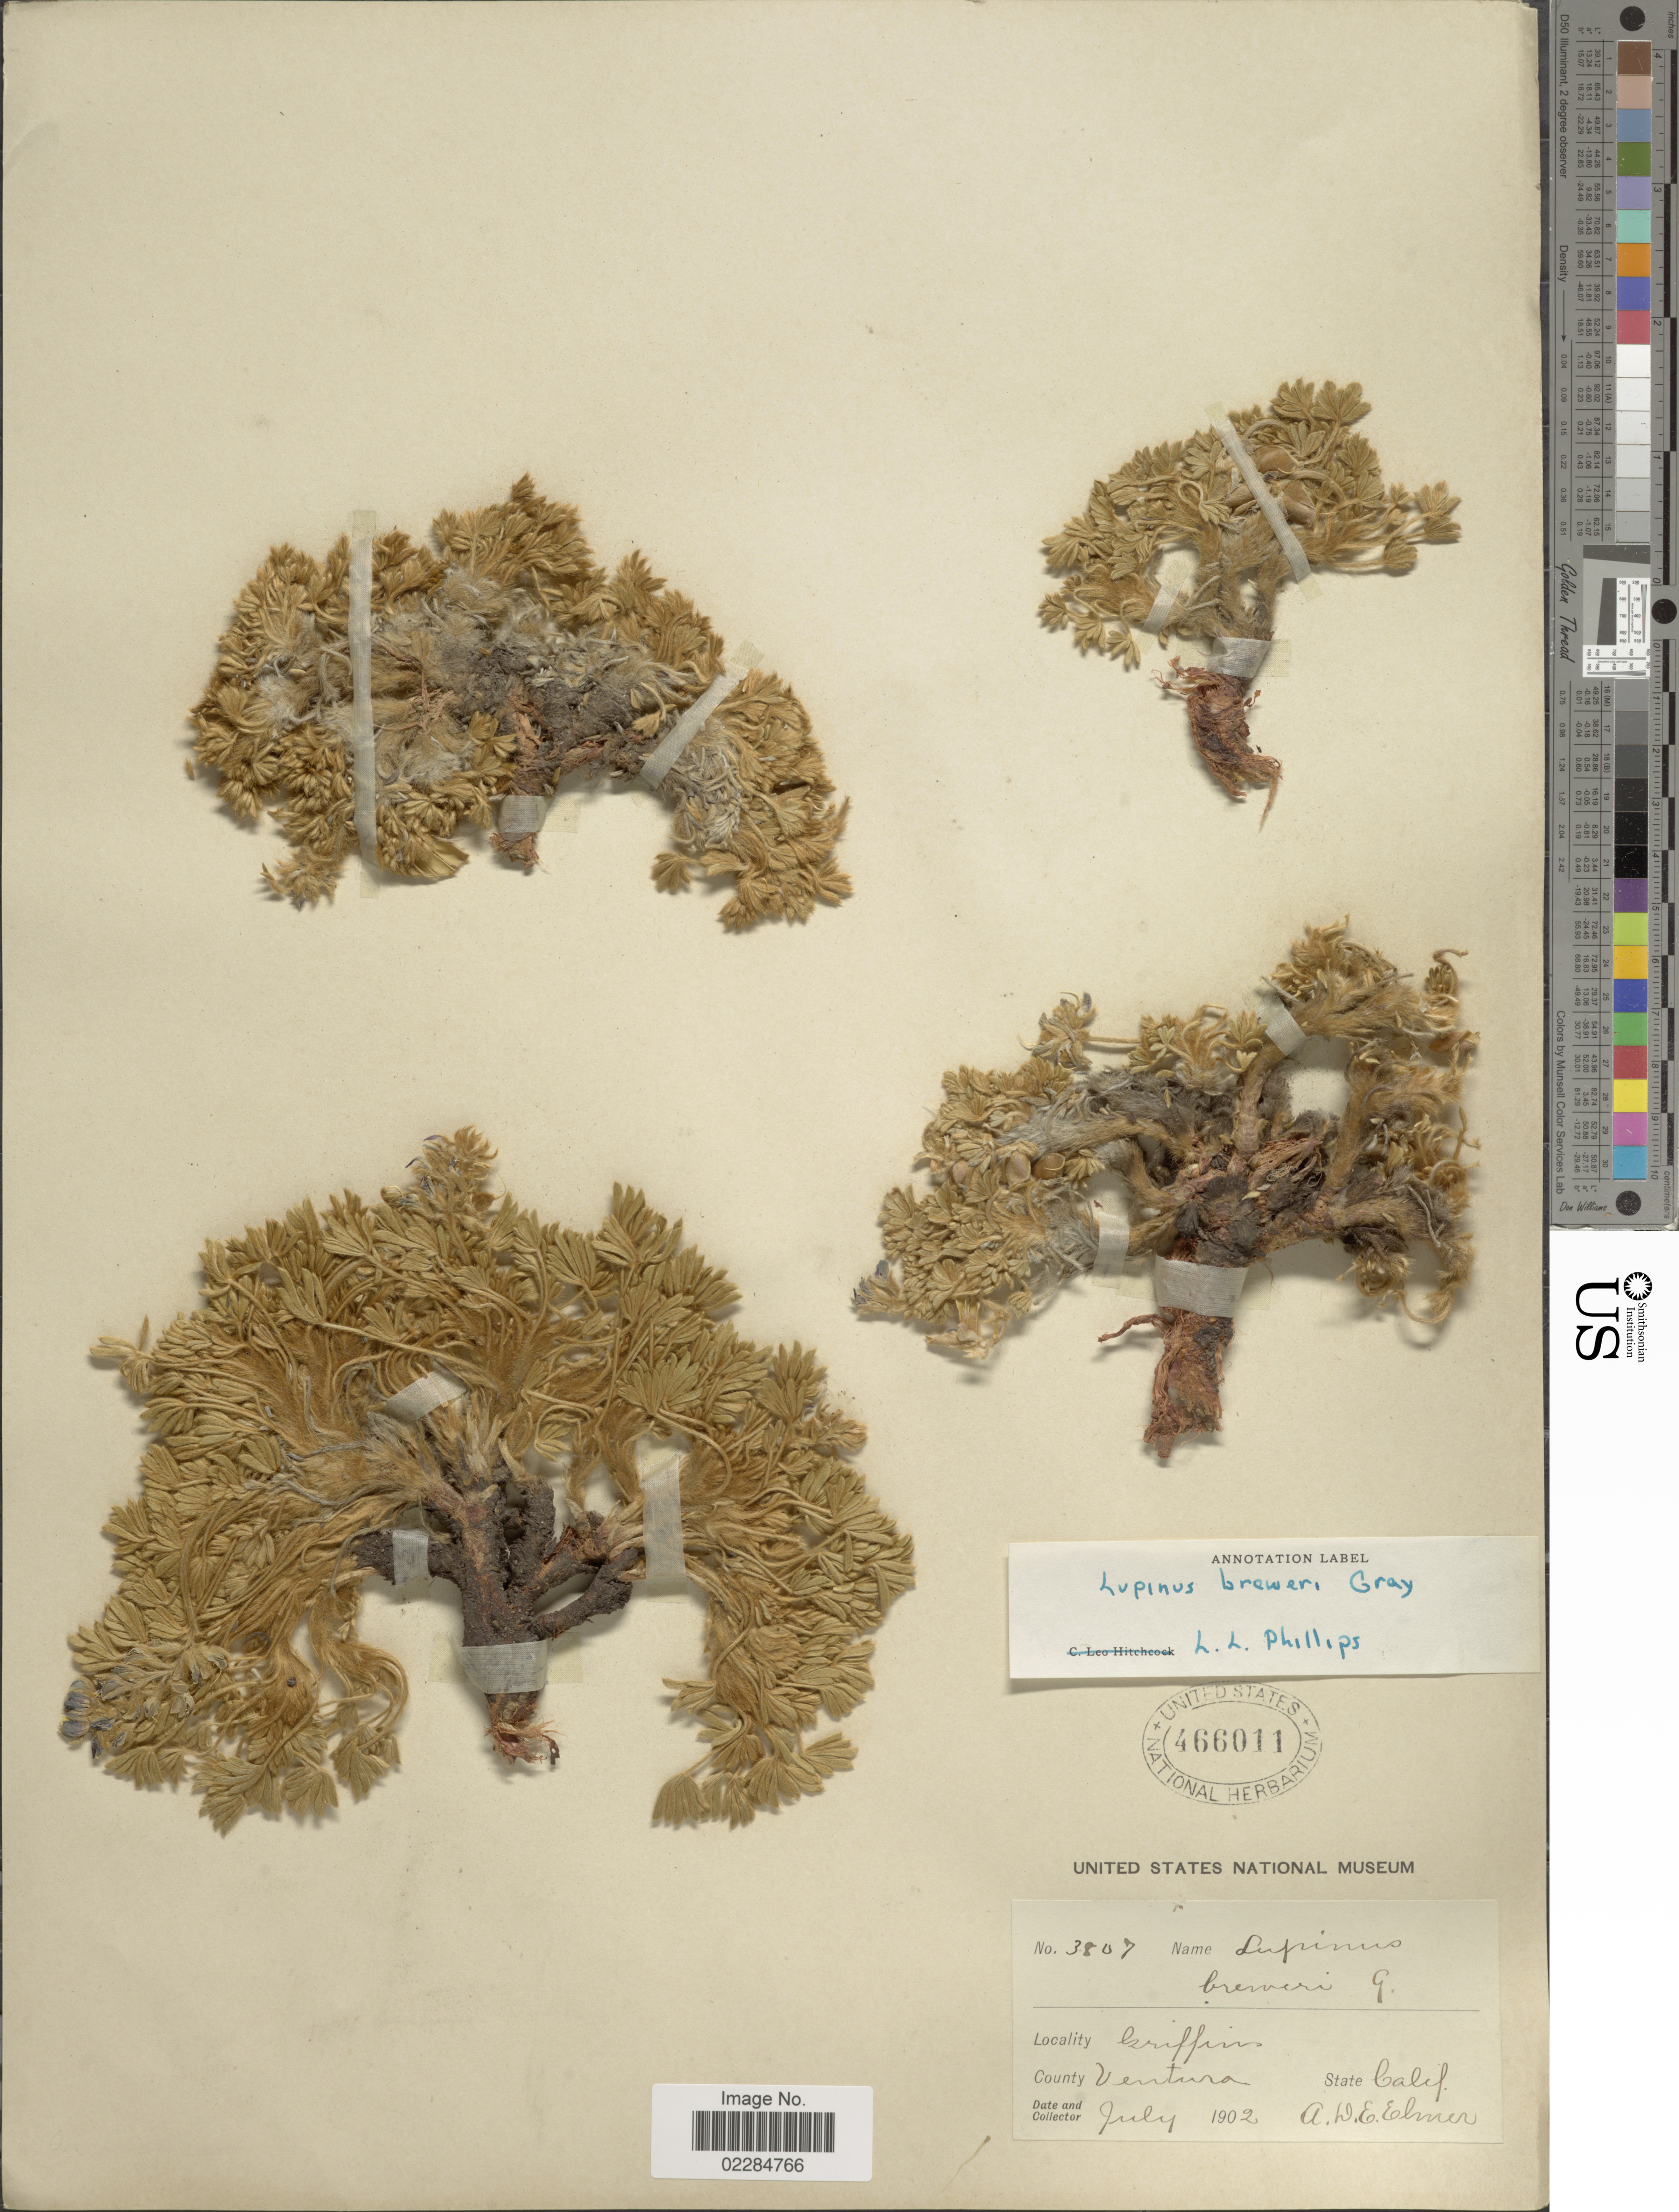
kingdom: Plantae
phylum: Tracheophyta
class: Magnoliopsida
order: Fabales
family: Fabaceae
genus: Lupinus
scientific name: Lupinus breweri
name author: A. Gray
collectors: A. D. E. Elmer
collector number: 3807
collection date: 1902-07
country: United States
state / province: California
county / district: Ventura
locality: Griffins, County Ventura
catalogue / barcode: US 466011